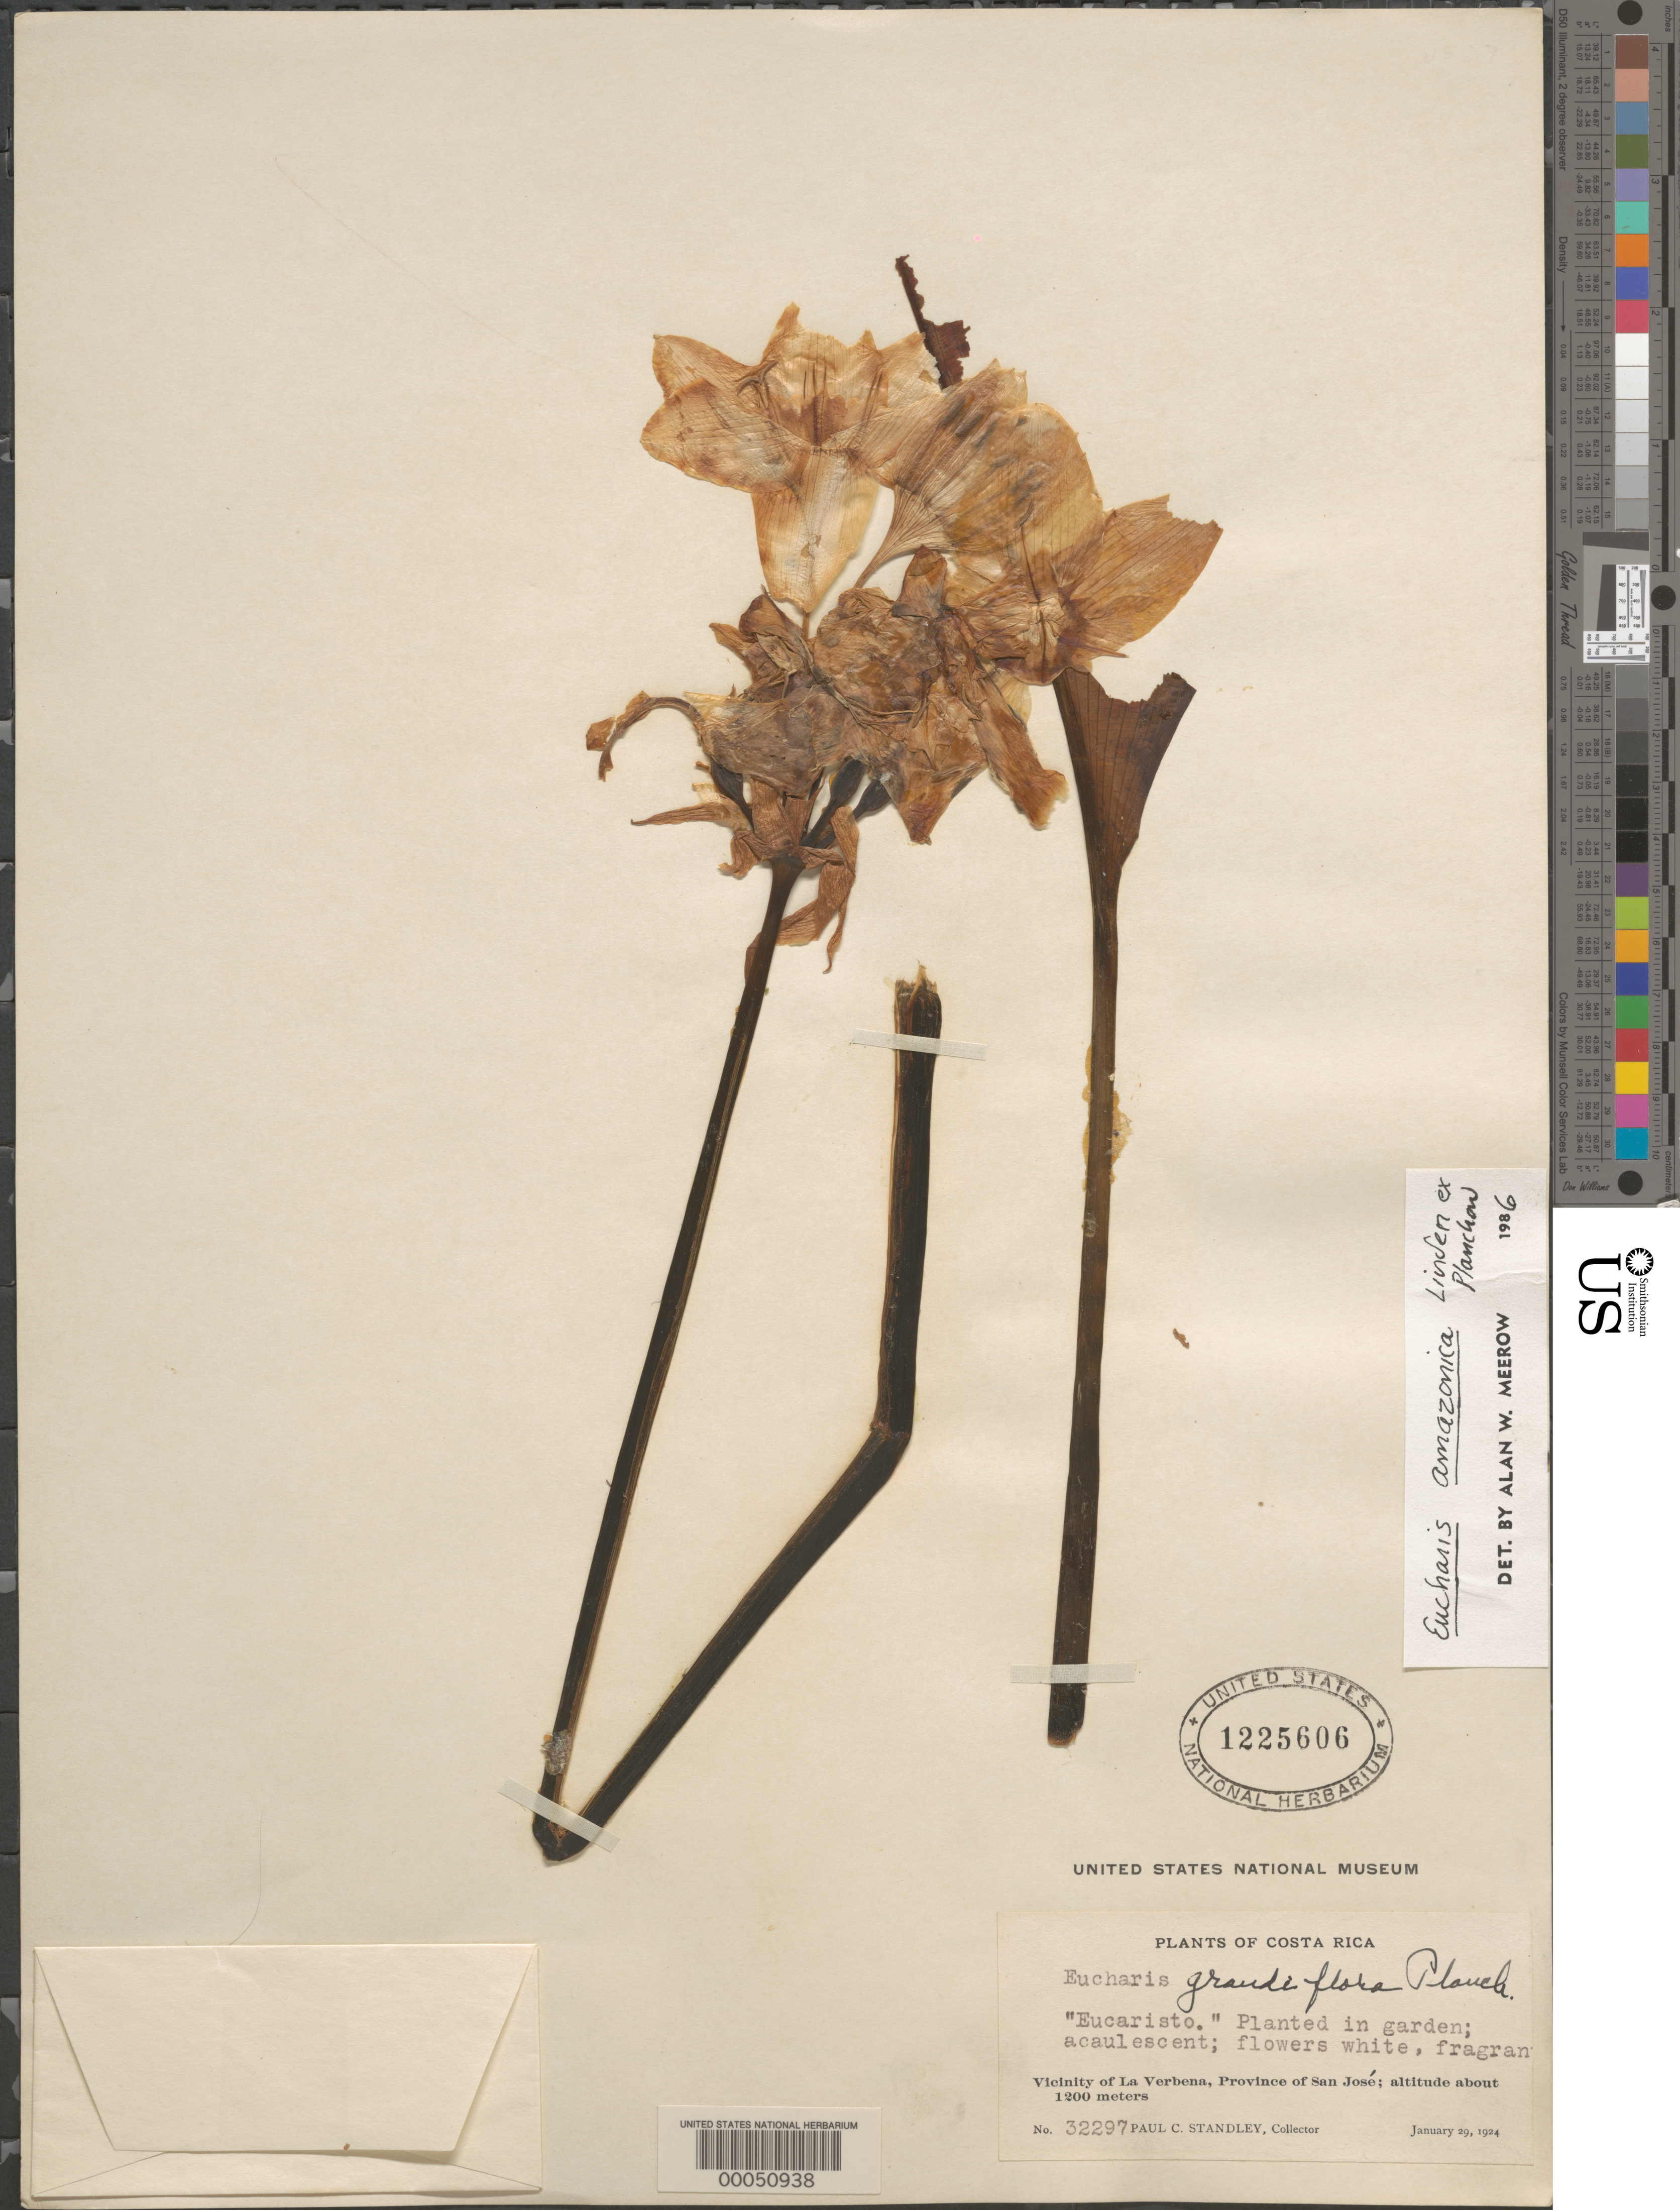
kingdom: Plantae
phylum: Tracheophyta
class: Liliopsida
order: Asparagales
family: Amaryllidaceae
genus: Eucharis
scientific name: Eucharis amazonica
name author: Linden ex Planch.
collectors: P. C. Standley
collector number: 32297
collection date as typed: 29 Jan 1924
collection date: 1924-01-29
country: Costa Rica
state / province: San José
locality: Vicinity of la verbena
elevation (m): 1200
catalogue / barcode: US 1225606